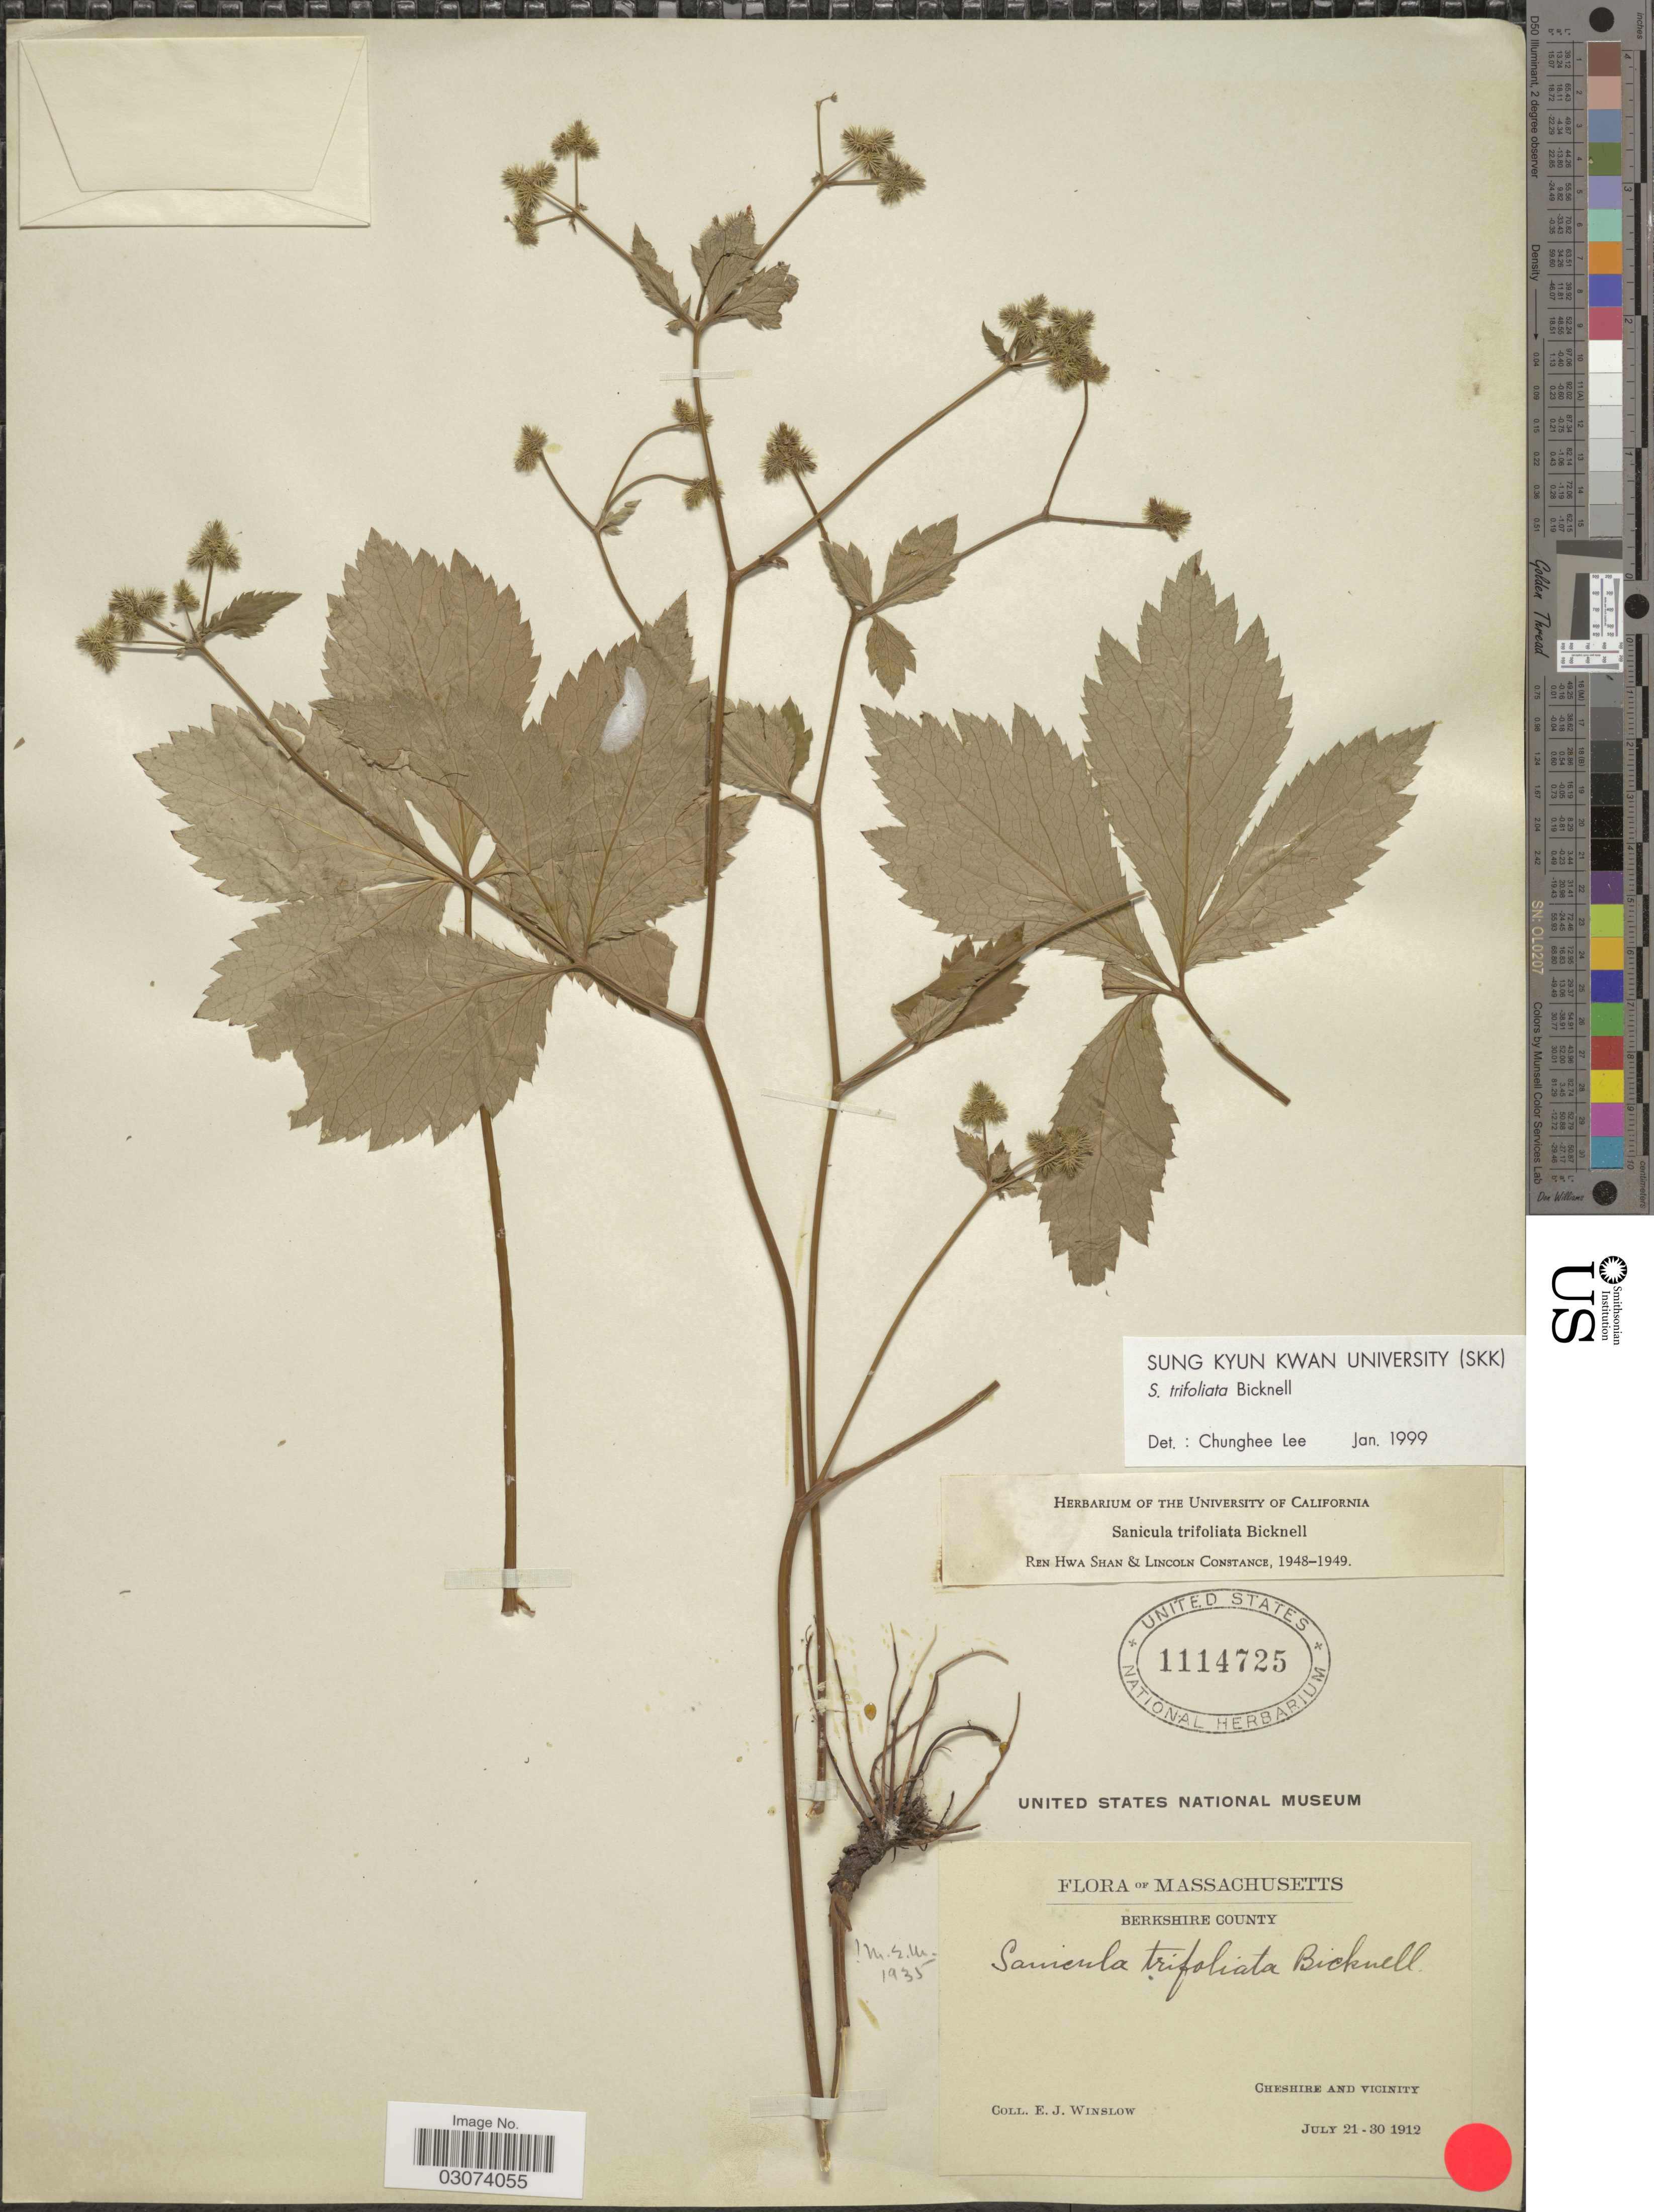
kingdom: Plantae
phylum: Tracheophyta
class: Magnoliopsida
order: Apiales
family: Apiaceae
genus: Sanicula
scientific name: Sanicula trifoliata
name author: E.P. Bicknell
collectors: E. Winslow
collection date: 1912-07-21/1912-07-30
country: United States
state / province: Massachusetts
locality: Berkshire County. Cheshire and vicinity.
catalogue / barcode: US 1114725